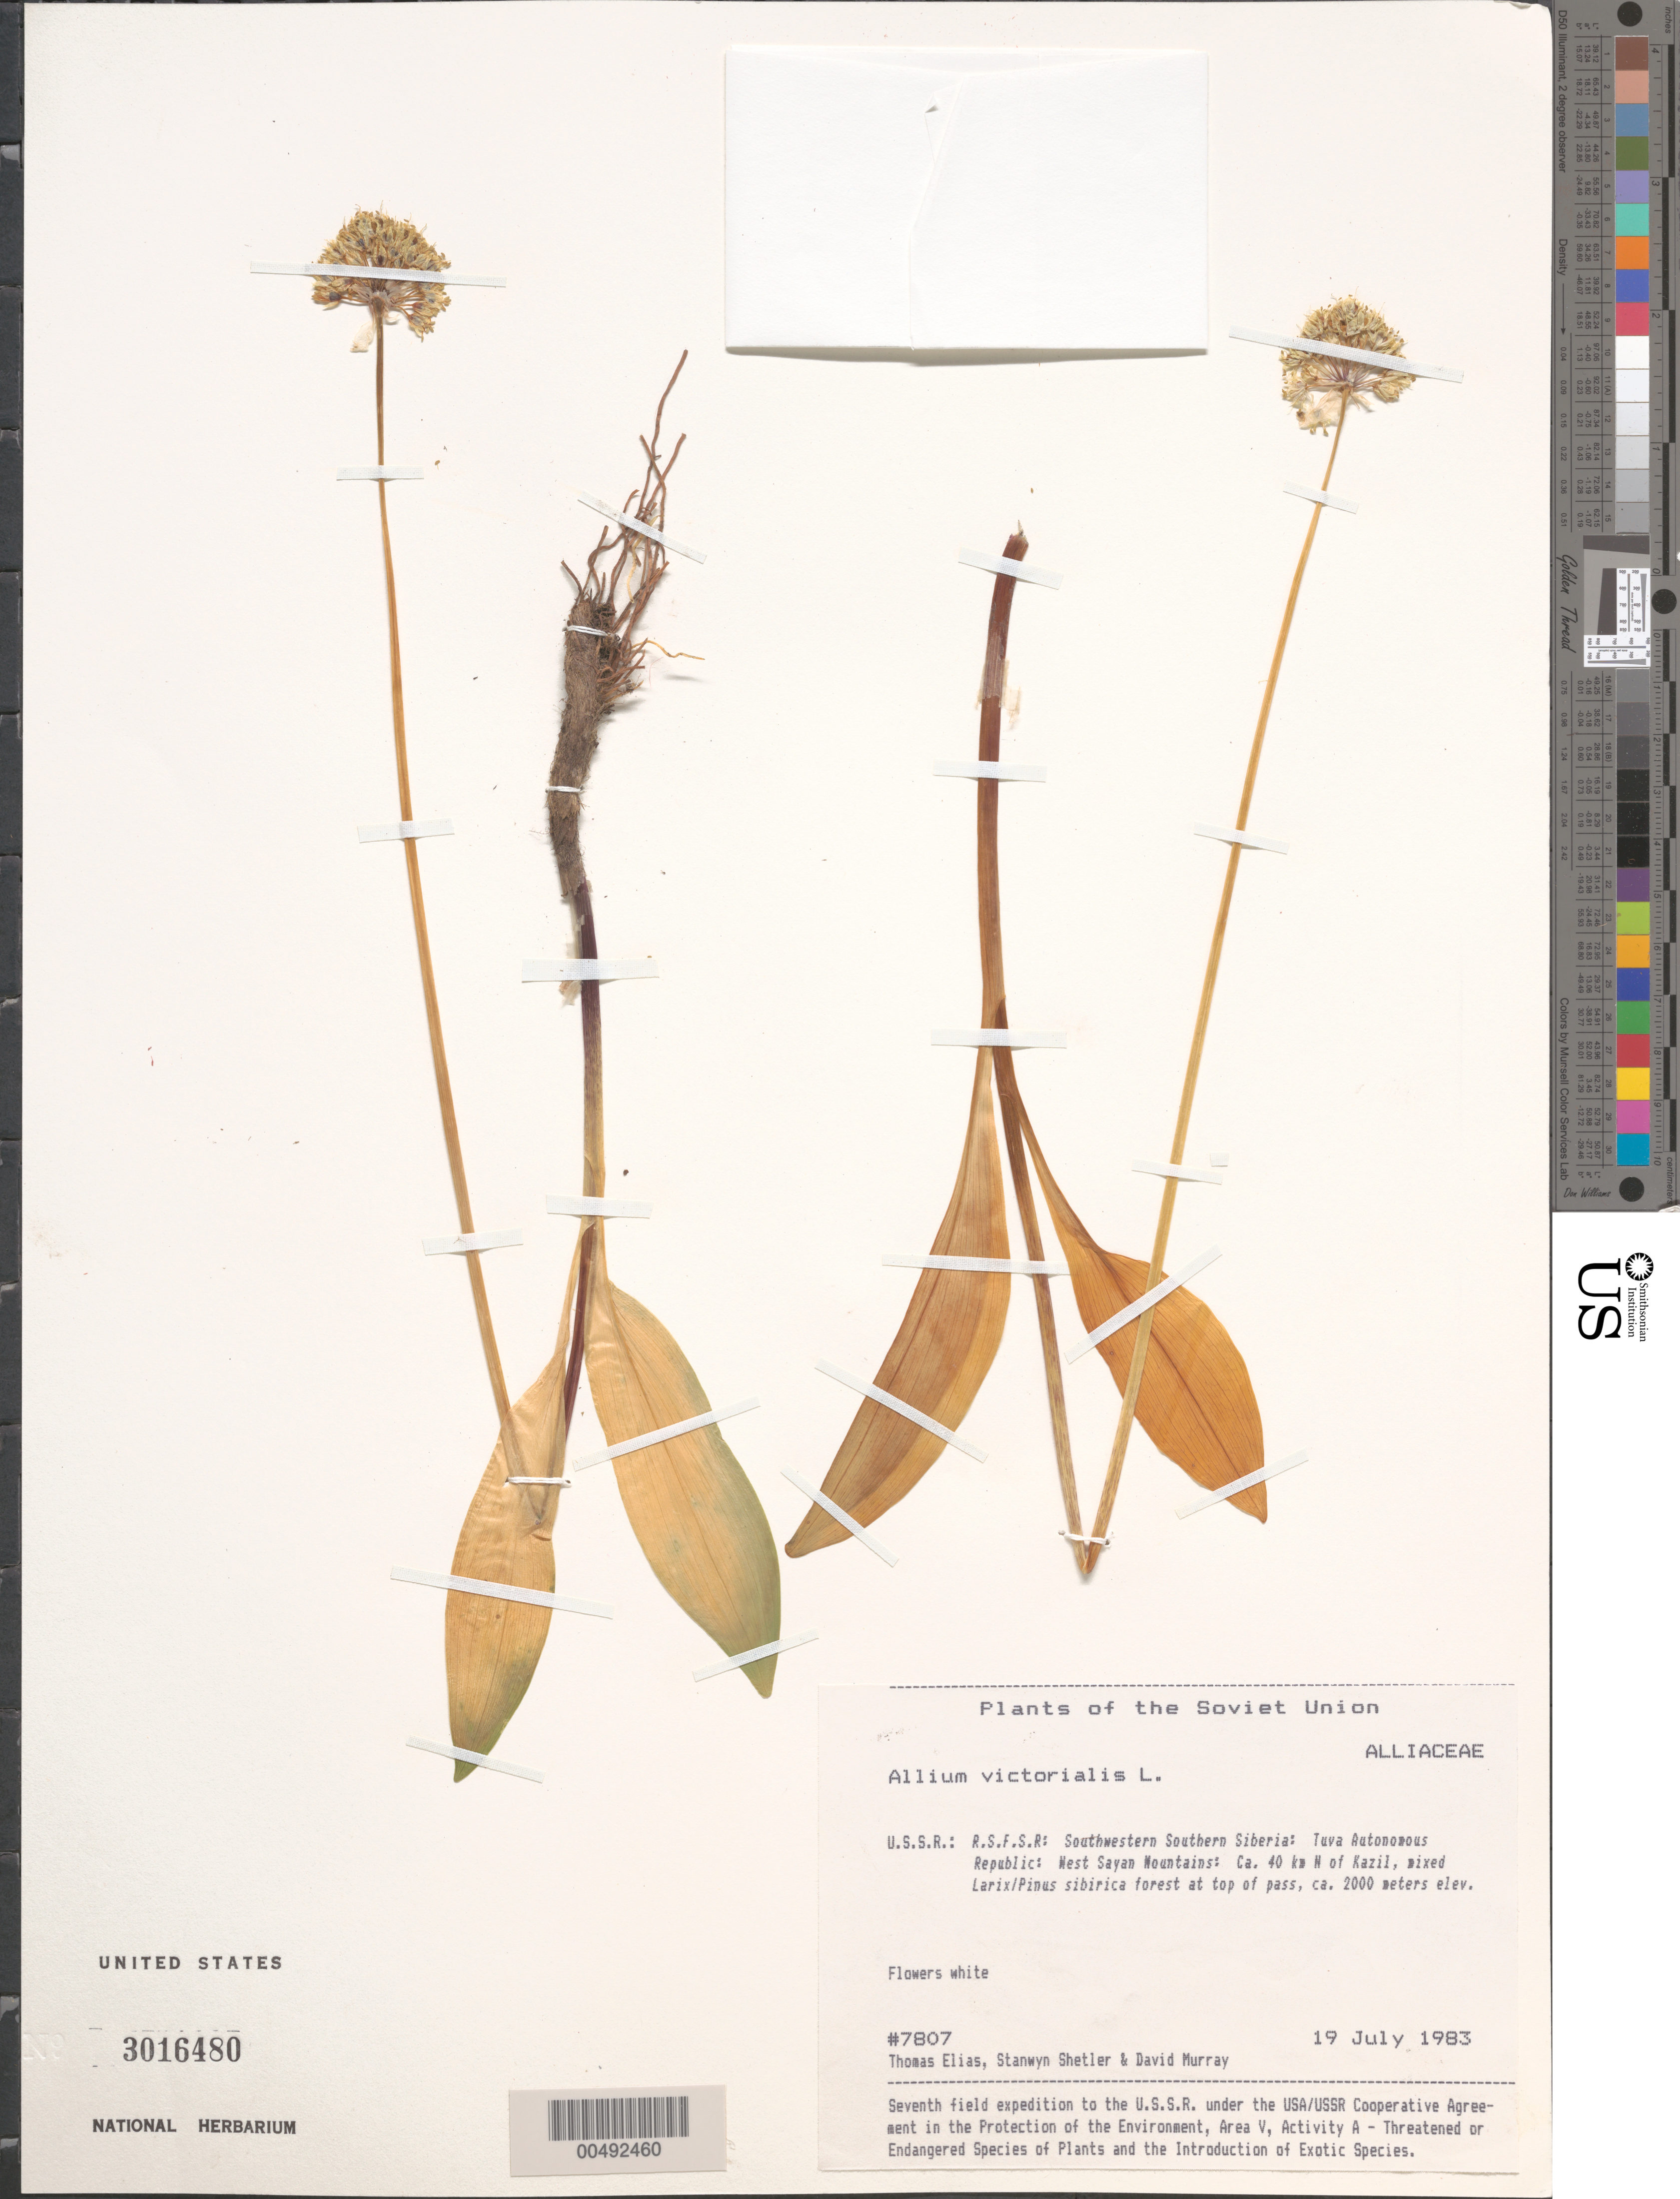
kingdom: Plantae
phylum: Tracheophyta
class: Liliopsida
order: Asparagales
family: Amaryllidaceae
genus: Allium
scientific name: Allium victorialis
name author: L.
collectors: T. Elias, S. Shetler & D. F. Murray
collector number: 7807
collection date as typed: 19 Jul 1983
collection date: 1983-07-19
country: Russian Federation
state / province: Tuva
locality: West Sayan Mountains, ca. 40 km N of Kazil [Kyzyl].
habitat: mixed Larix/Pinus sibirica forest at top of pass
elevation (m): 2000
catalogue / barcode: US 3016480